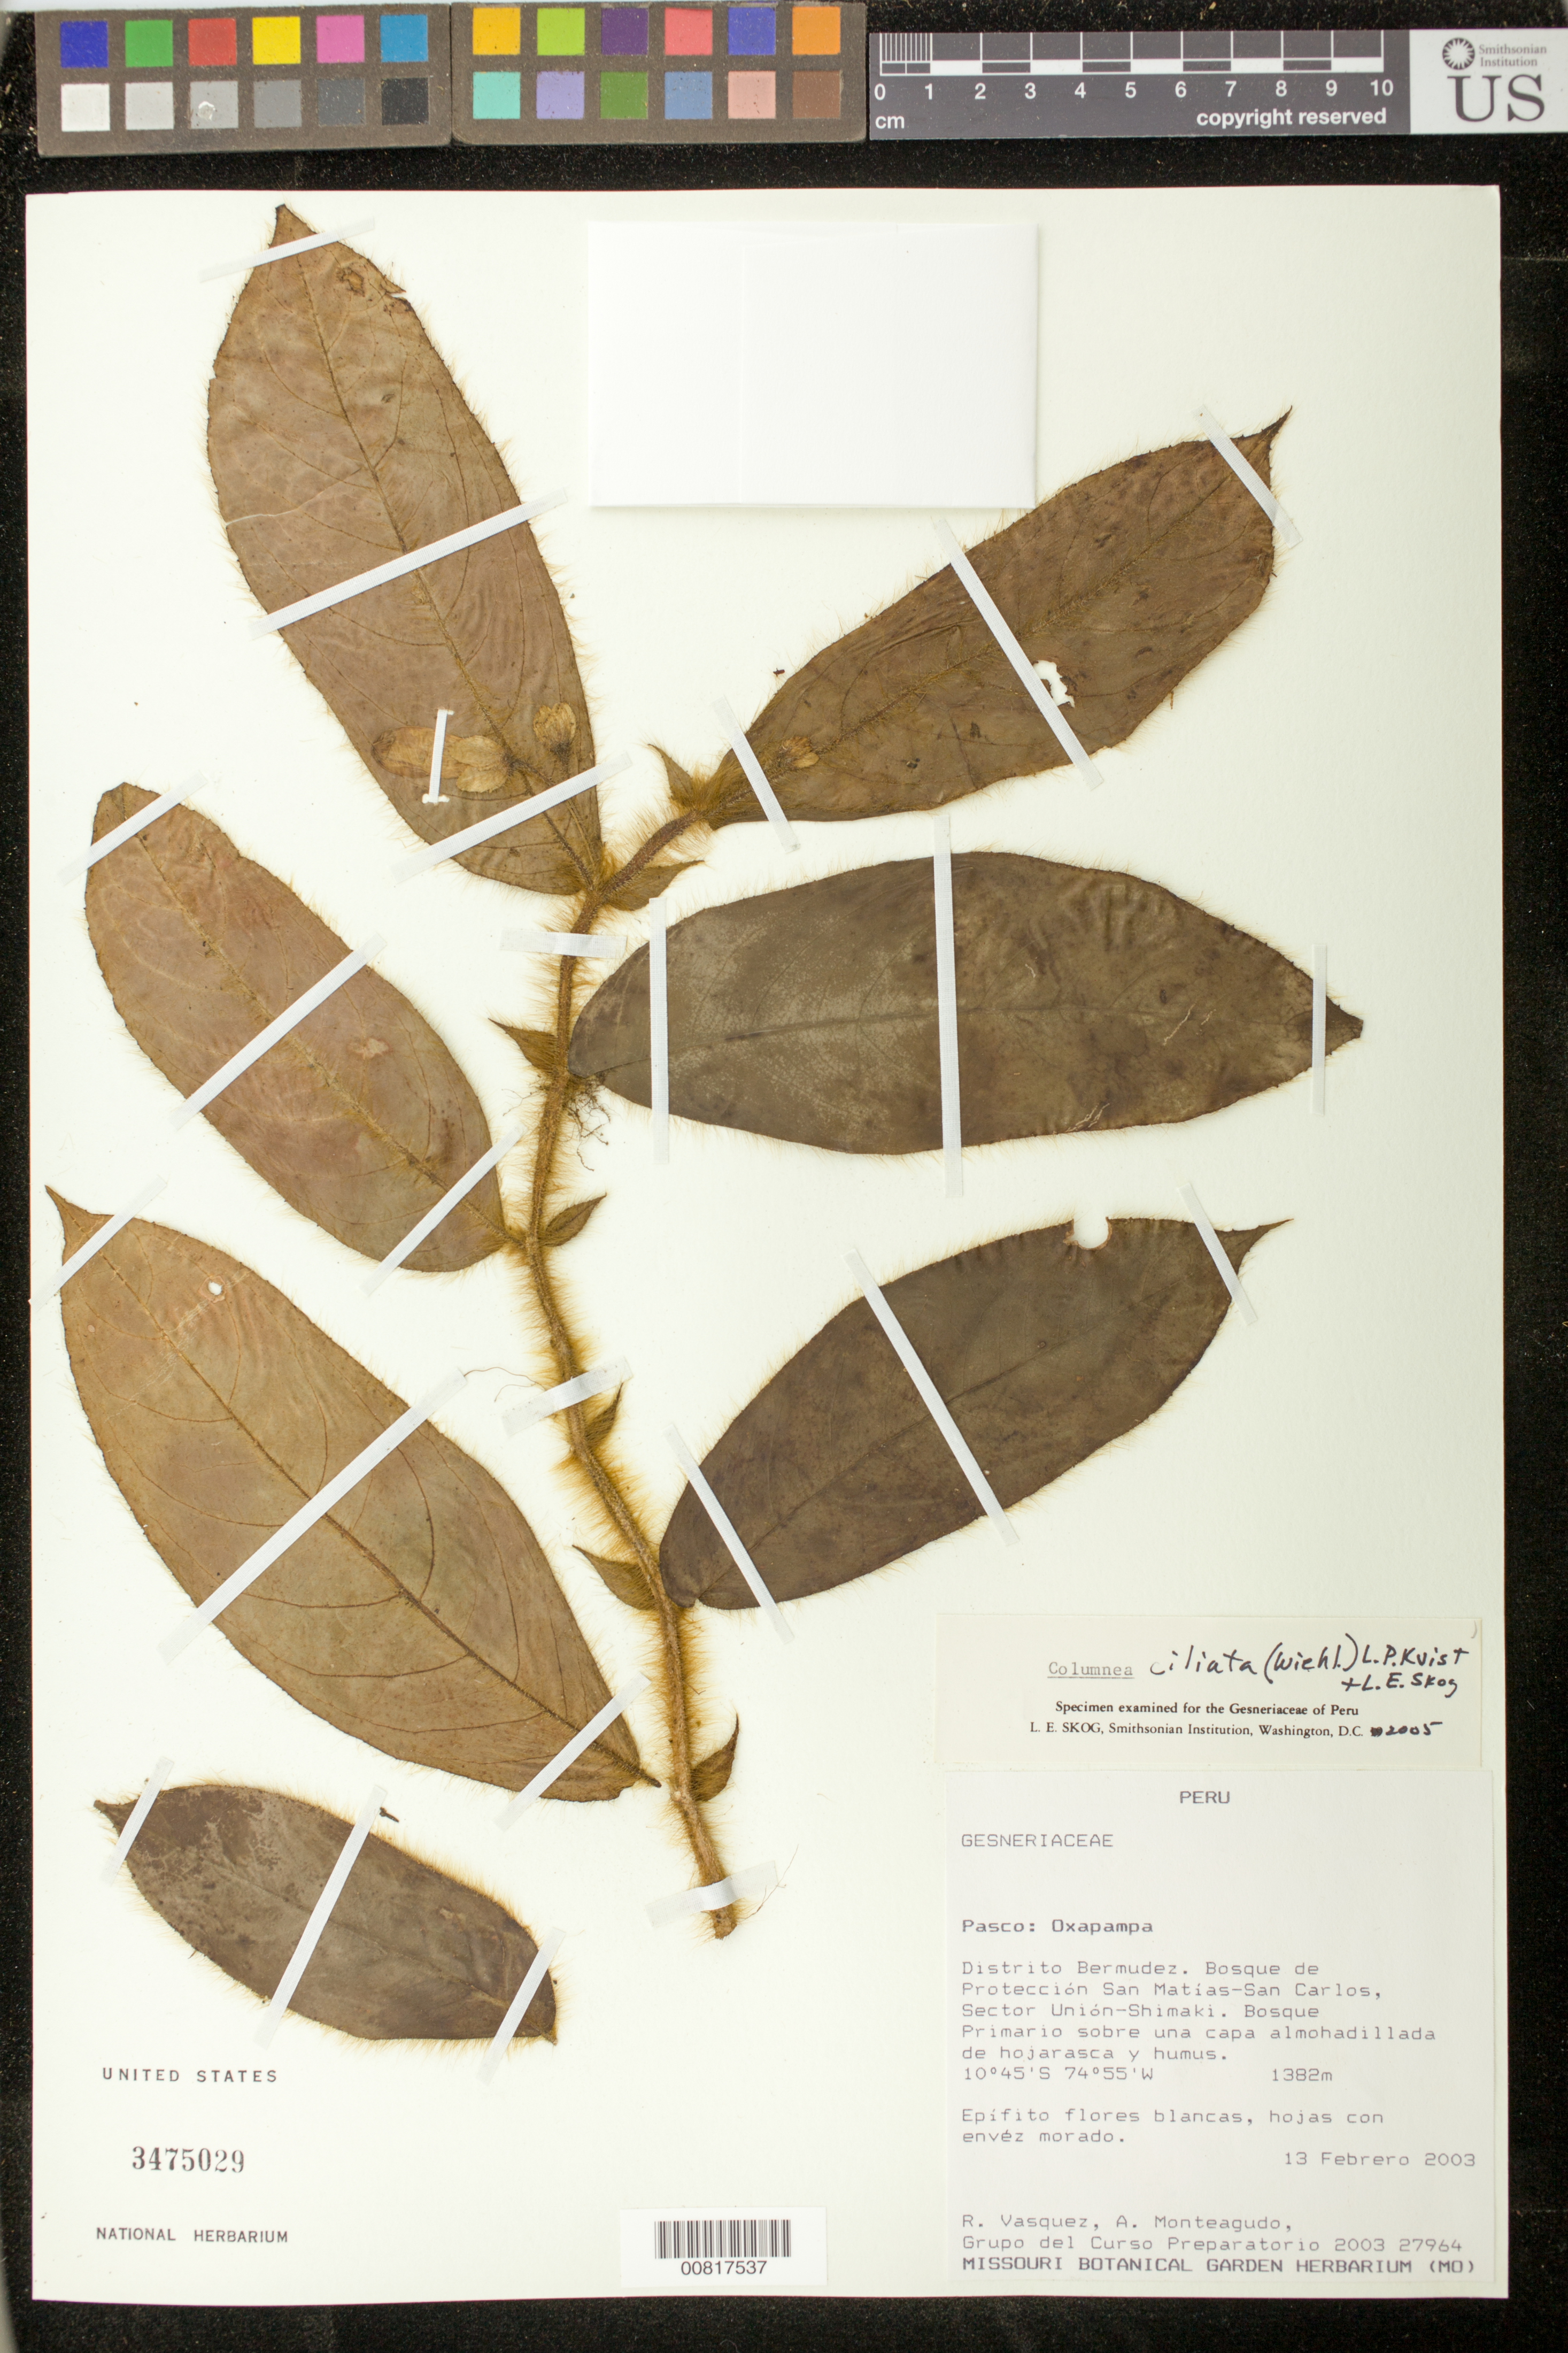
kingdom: Plantae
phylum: Tracheophyta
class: Magnoliopsida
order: Lamiales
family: Gesneriaceae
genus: Columnea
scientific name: Columnea ciliata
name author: (Wiehler) L.P. Kvist & L.E. Skog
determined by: Skog, Laurence E.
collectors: R. Vásquez, A. Monteagudo & Grupo del Curso Preparatorio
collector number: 27964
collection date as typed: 13 Feb 2003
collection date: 2003-02-13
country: Peru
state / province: Pasco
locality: Pasco: Oxapampa. Distrito Bermudez. Bosque de Protección San Matías-San Carlos, Sector Unión-Shimaki.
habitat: Bosque sobre una capa almohadillada de hojarasca y humus.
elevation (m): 1382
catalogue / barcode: US 3475029